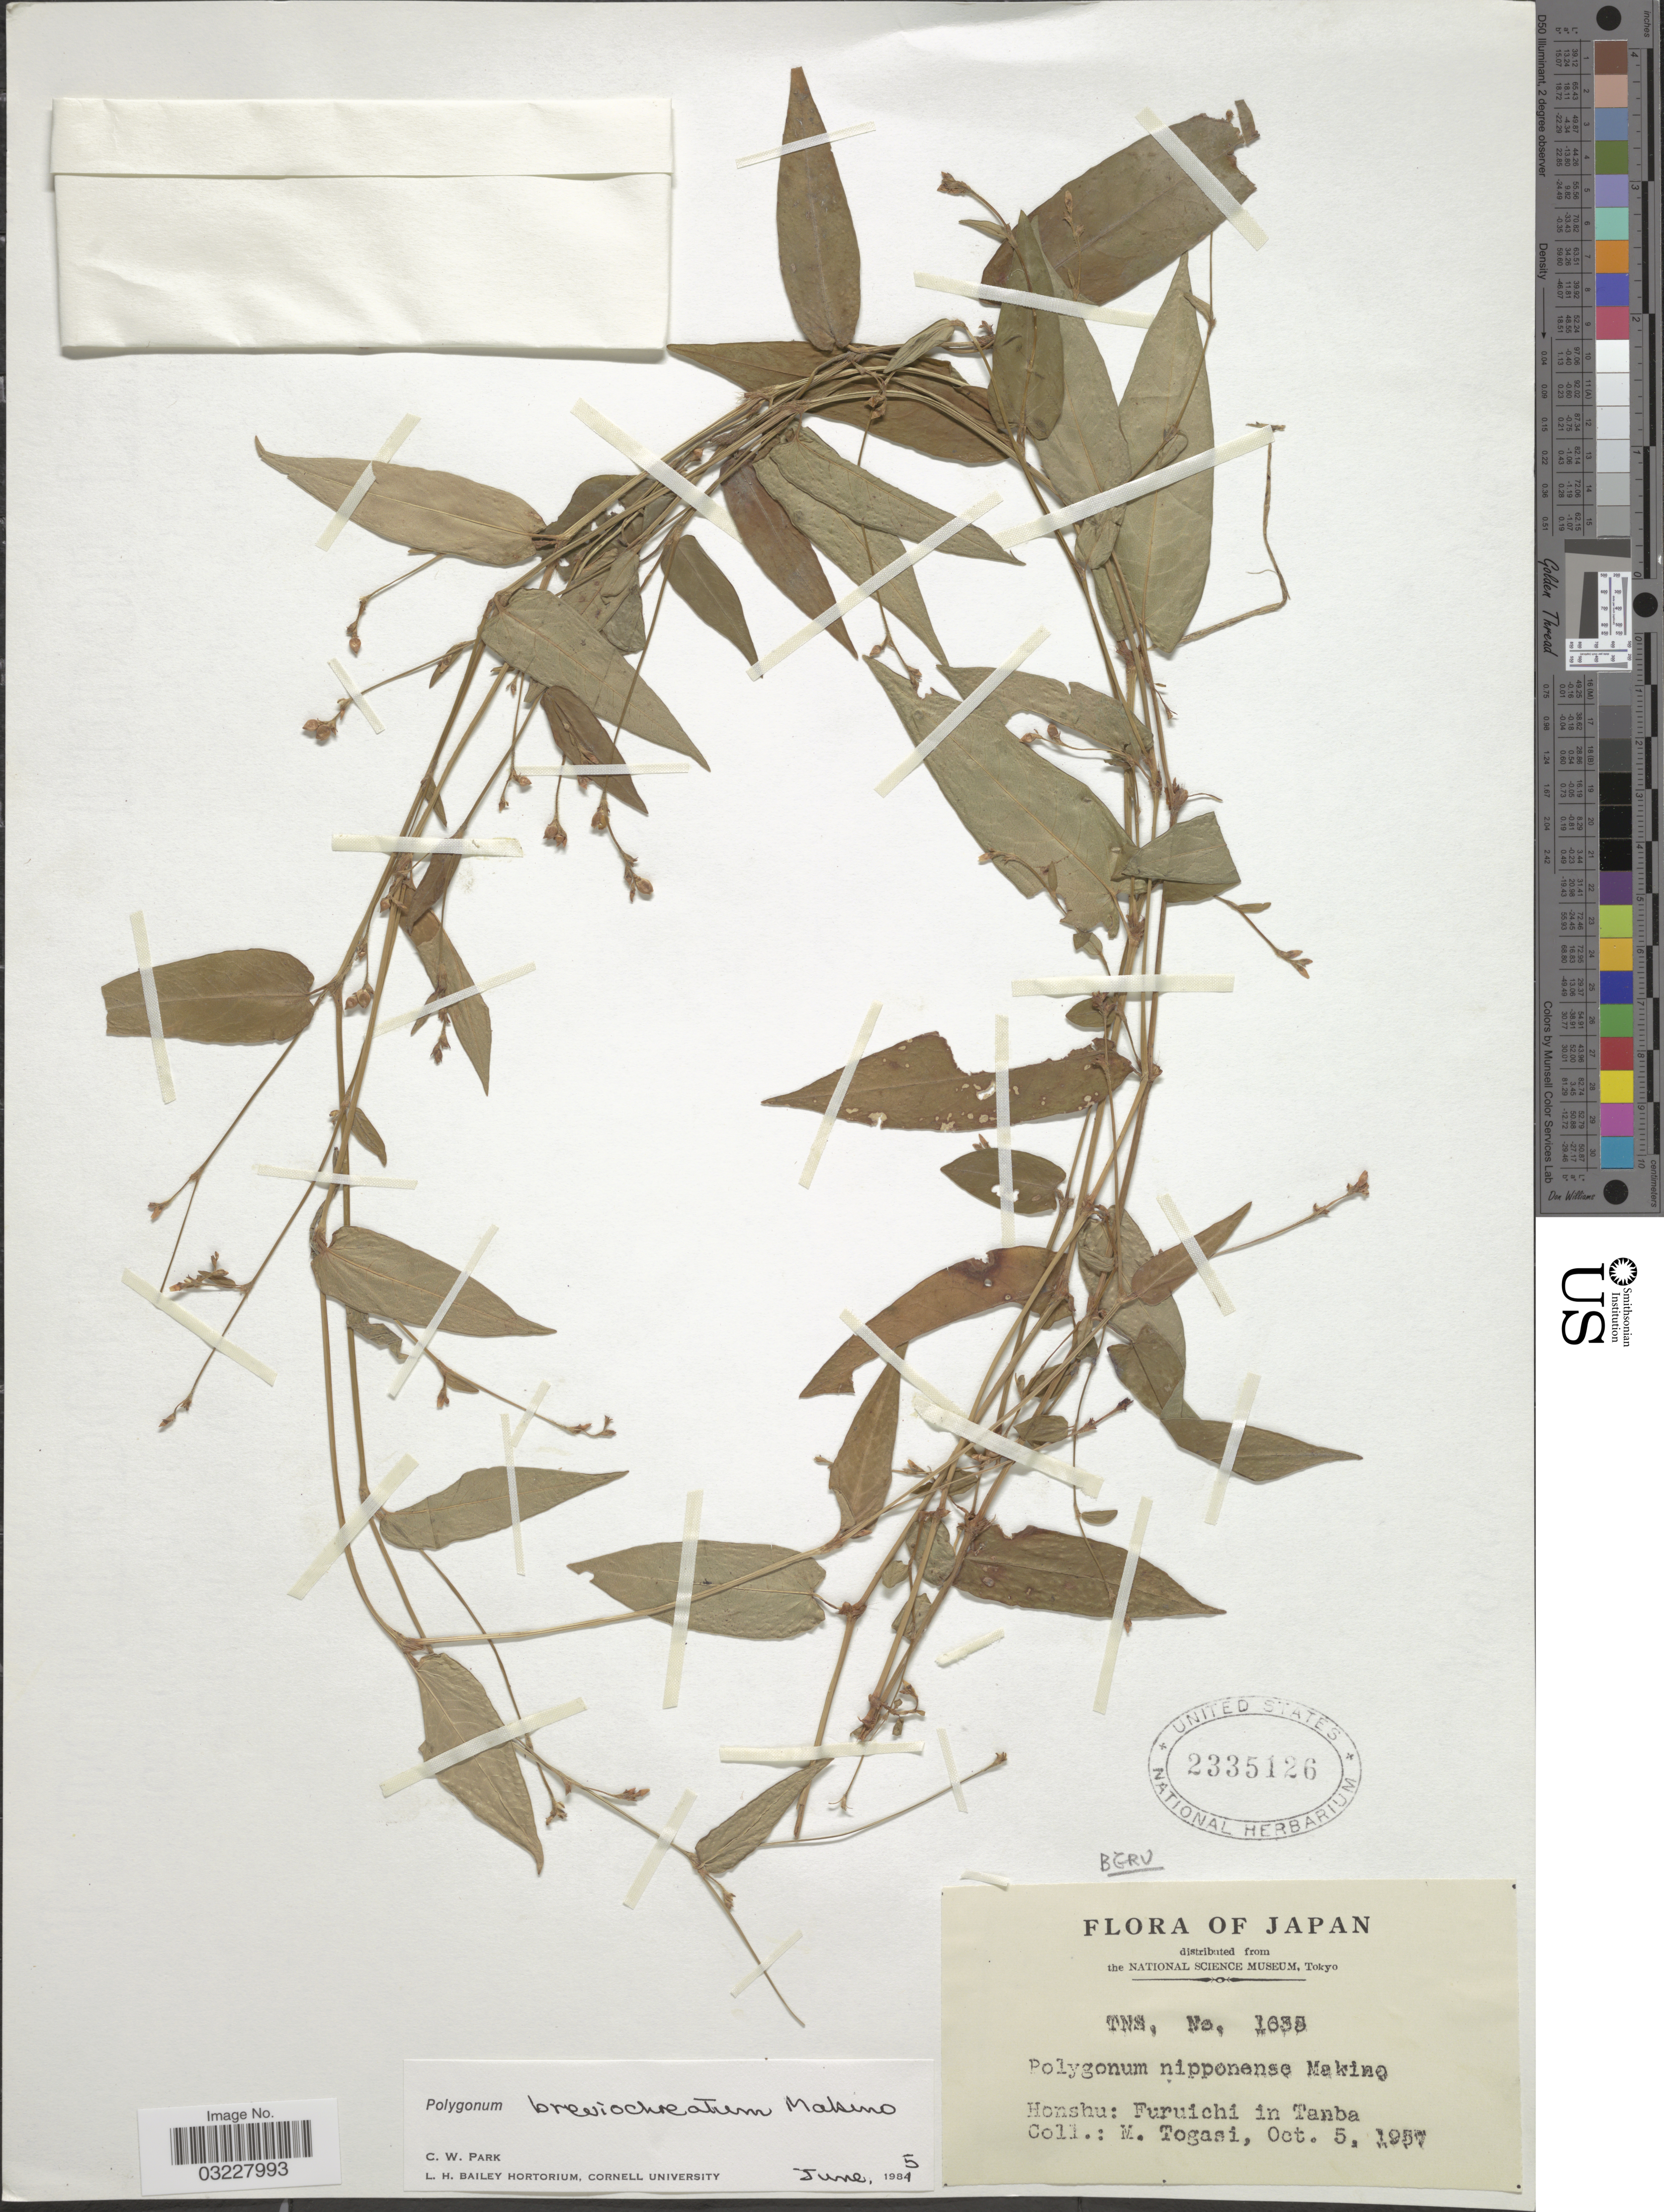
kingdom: Plantae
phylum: Tracheophyta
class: Magnoliopsida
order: Caryophyllales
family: Polygonaceae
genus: Polygonum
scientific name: Polygonum breviochreatum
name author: Makino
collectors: M. Togasi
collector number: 1635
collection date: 1957-10-05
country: Japan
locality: Honshu: Furuichi in Tanba.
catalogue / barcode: US 2335126